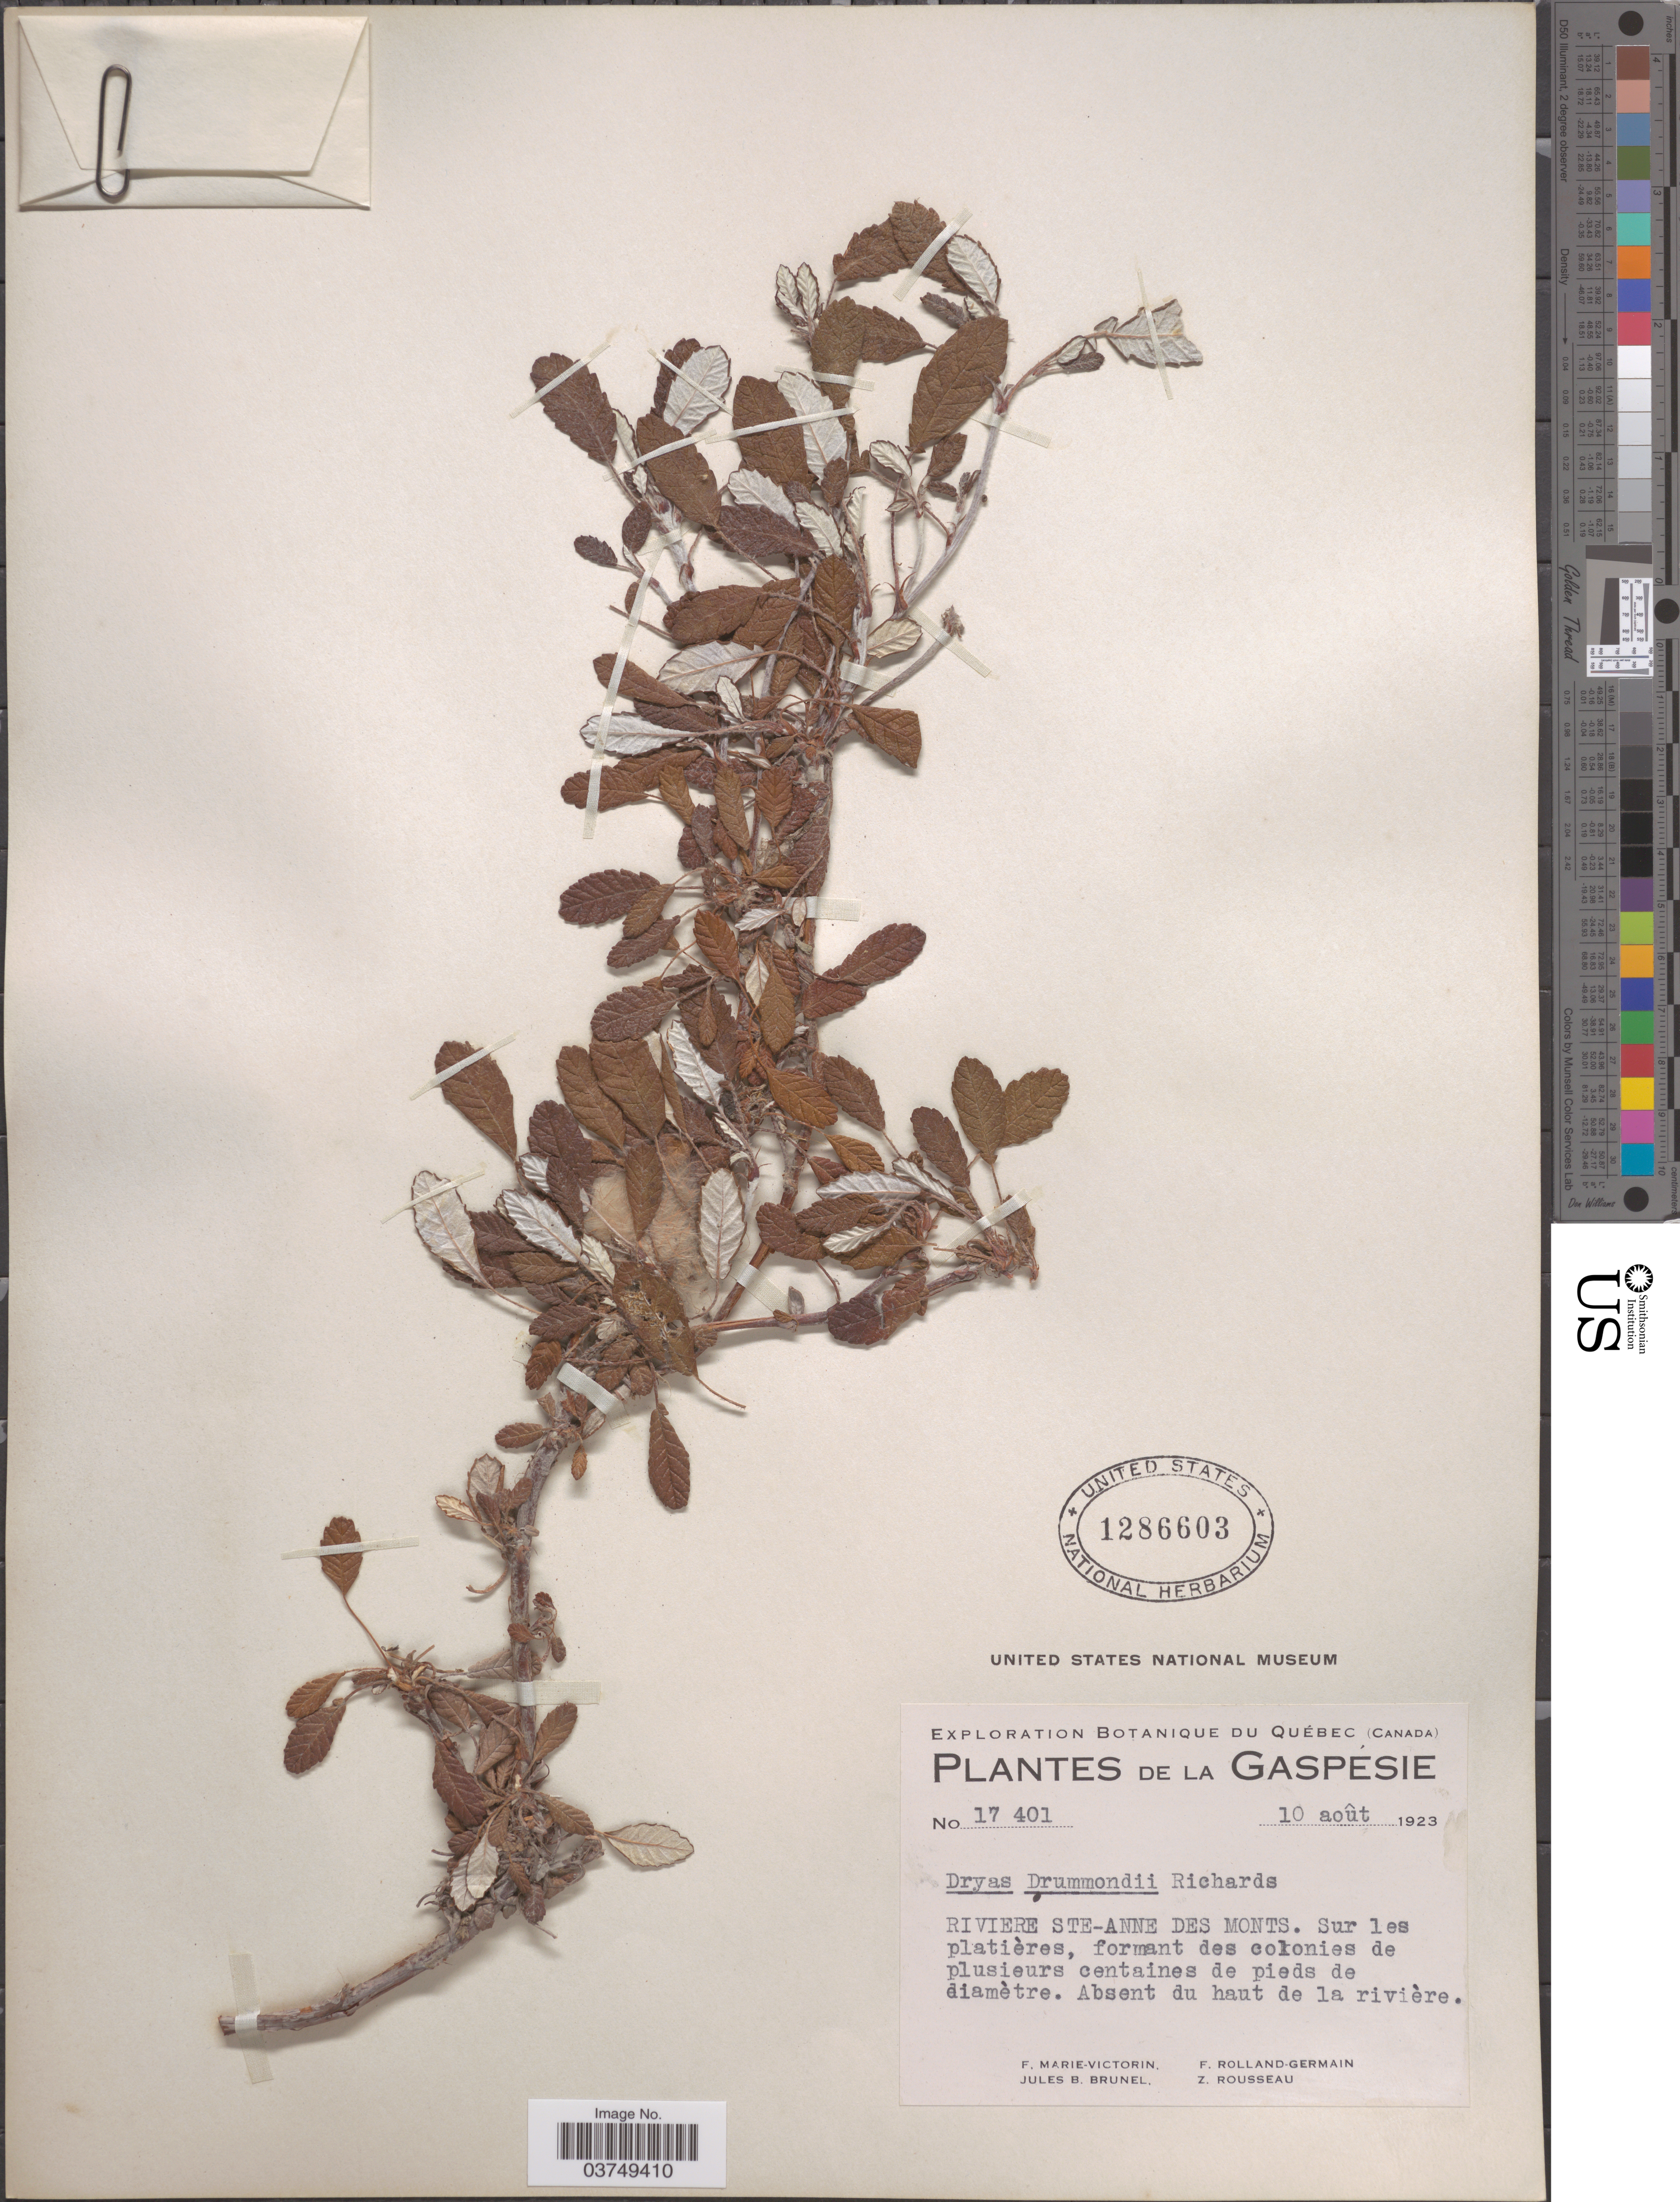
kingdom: Plantae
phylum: Tracheophyta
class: Magnoliopsida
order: Rosales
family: Rosaceae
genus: Dryas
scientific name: Dryas drummondii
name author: Hook. & Richardson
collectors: F. Marie-Victorin, J. Brunel, Rolland-Germain & Z. Rousseau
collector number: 17401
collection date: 1923-08-10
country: Canada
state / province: Quebec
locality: La Gaspesie. Riviere Ste-Anne Des Monts.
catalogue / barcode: US 1286603